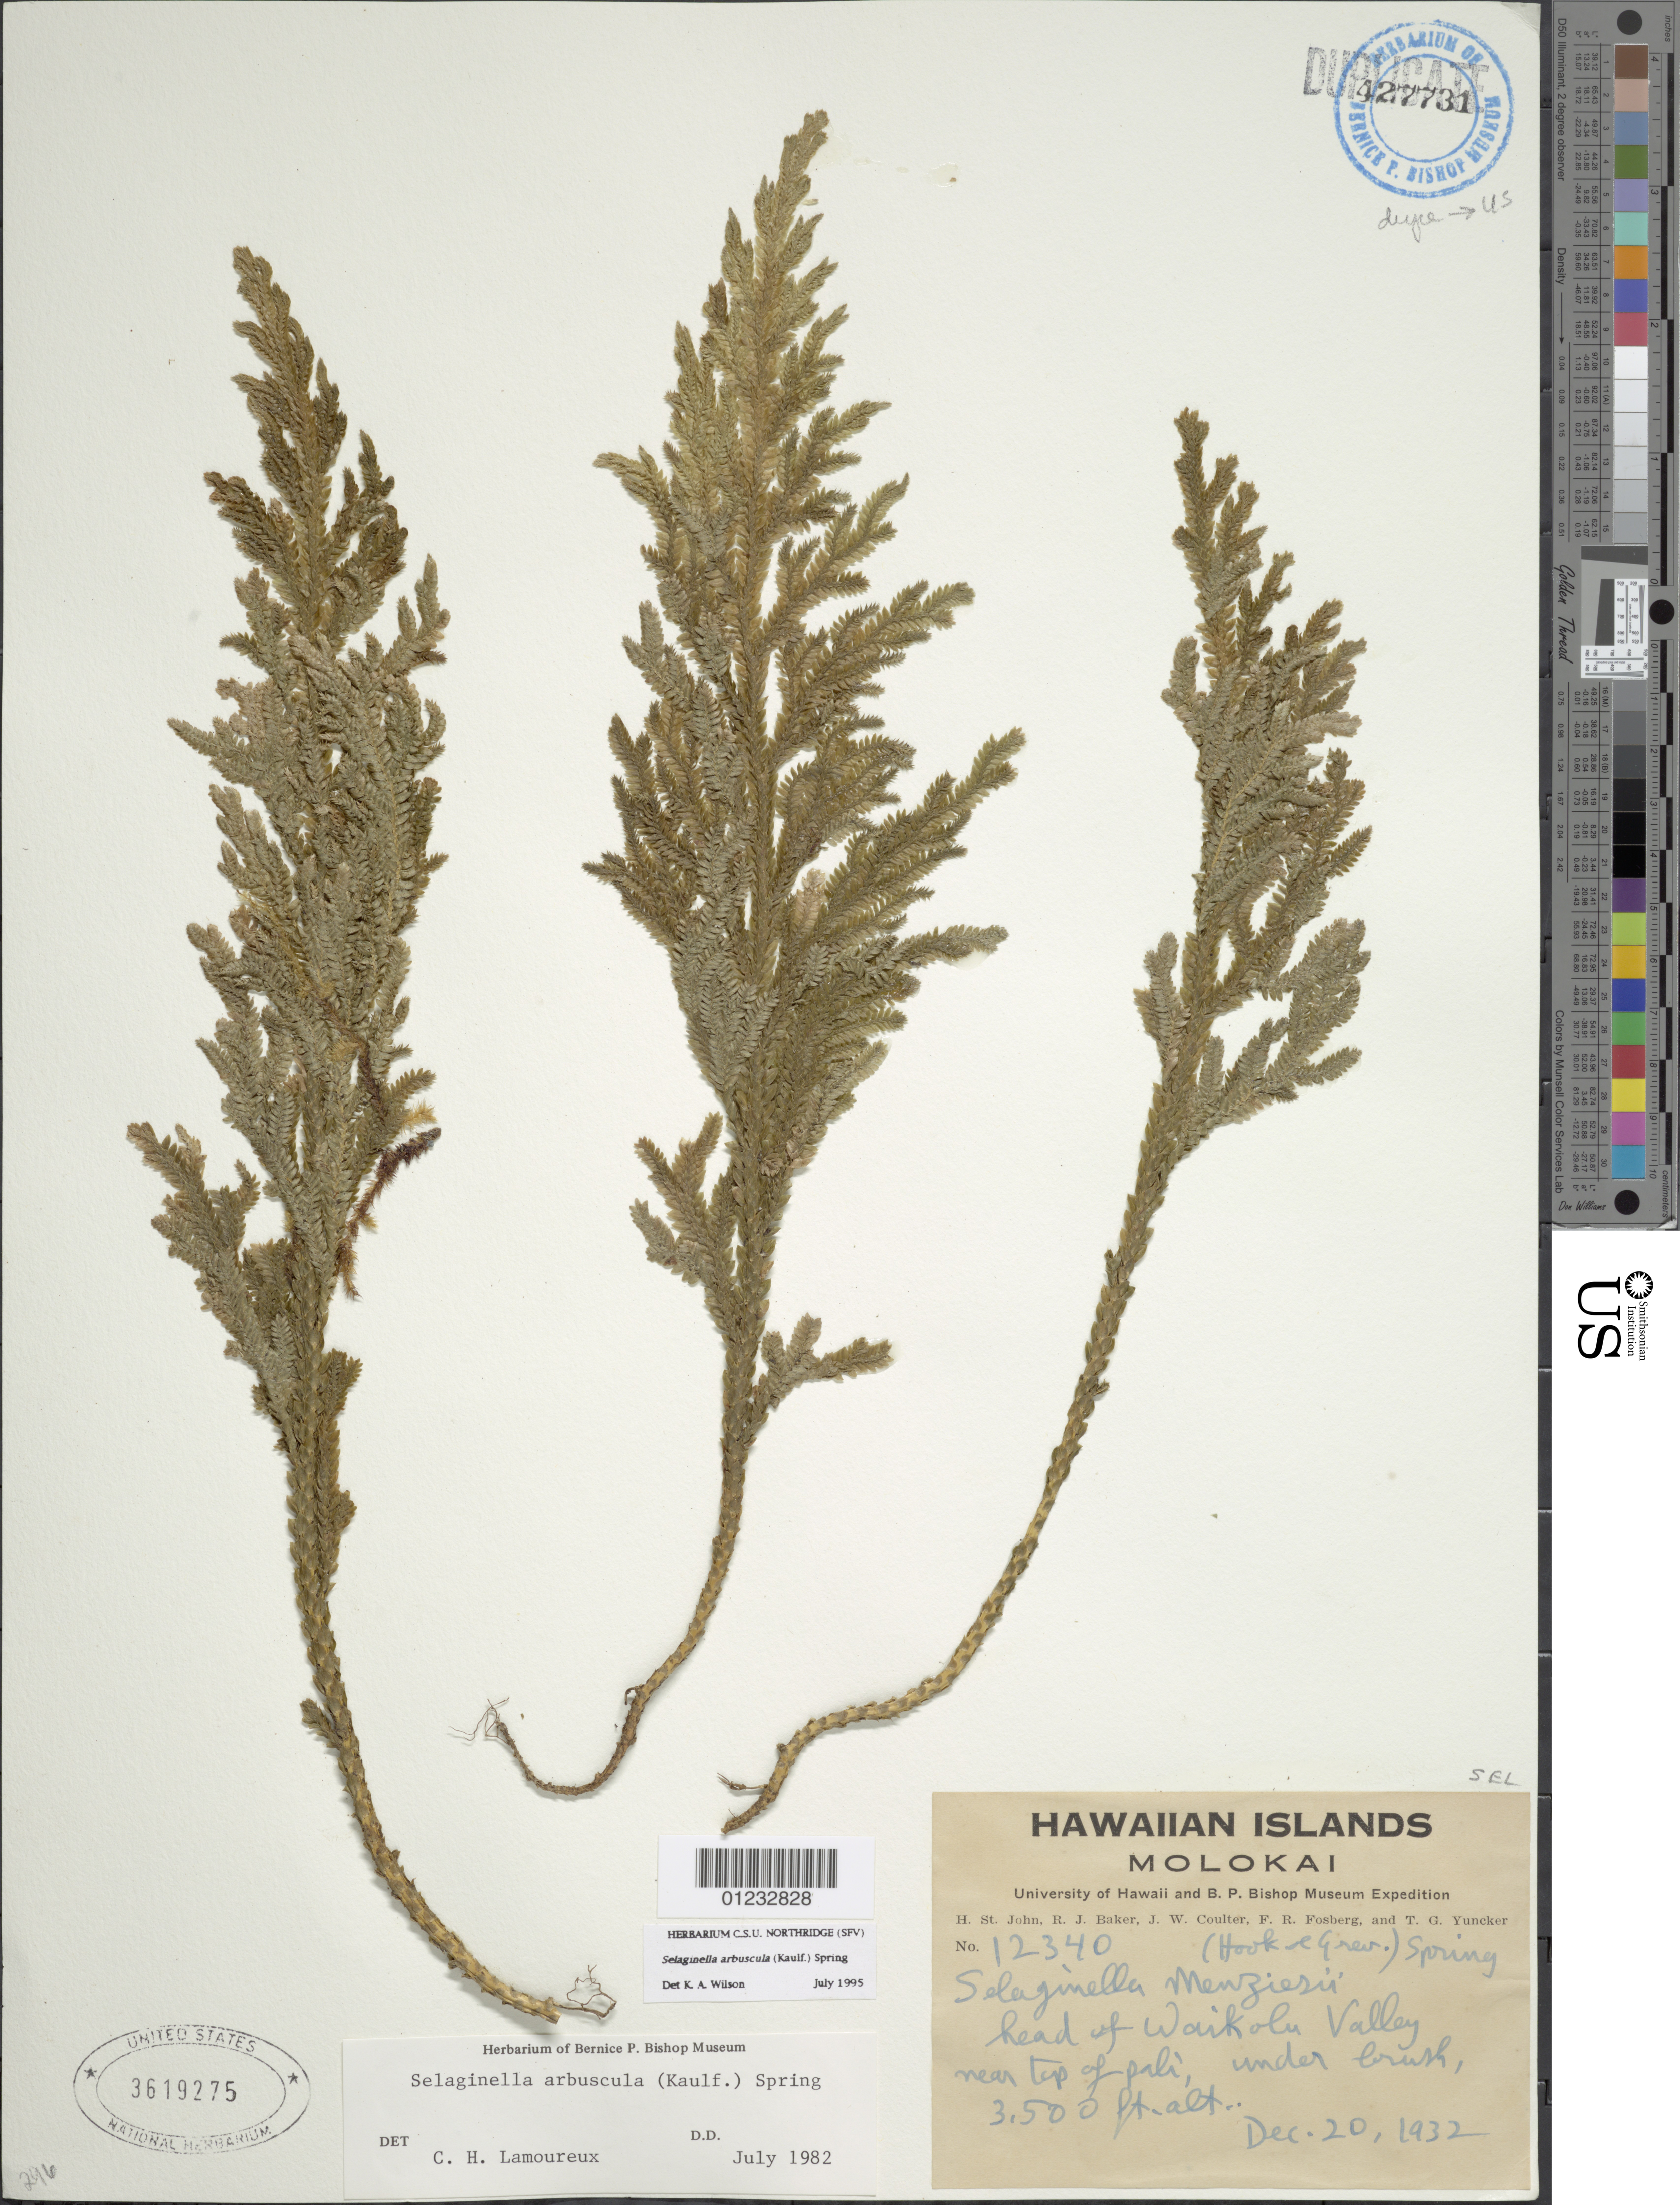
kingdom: Plantae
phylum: Tracheophyta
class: Lycopodiopsida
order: Selaginellales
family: Selaginellaceae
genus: Selaginella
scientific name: Selaginella arbuscula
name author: (Kualf.) Spring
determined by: Wilson, K. A.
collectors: H. St. John, R. J. Baker, J. W. Coulter, F. R. Fosberg & T. G. Yuncker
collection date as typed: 20 Dec 1932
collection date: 1932-12-20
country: United States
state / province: Hawaii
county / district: Maui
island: Moloka'i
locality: Head of Wailolu Valley, near top of pali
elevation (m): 1067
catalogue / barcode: US 3619275